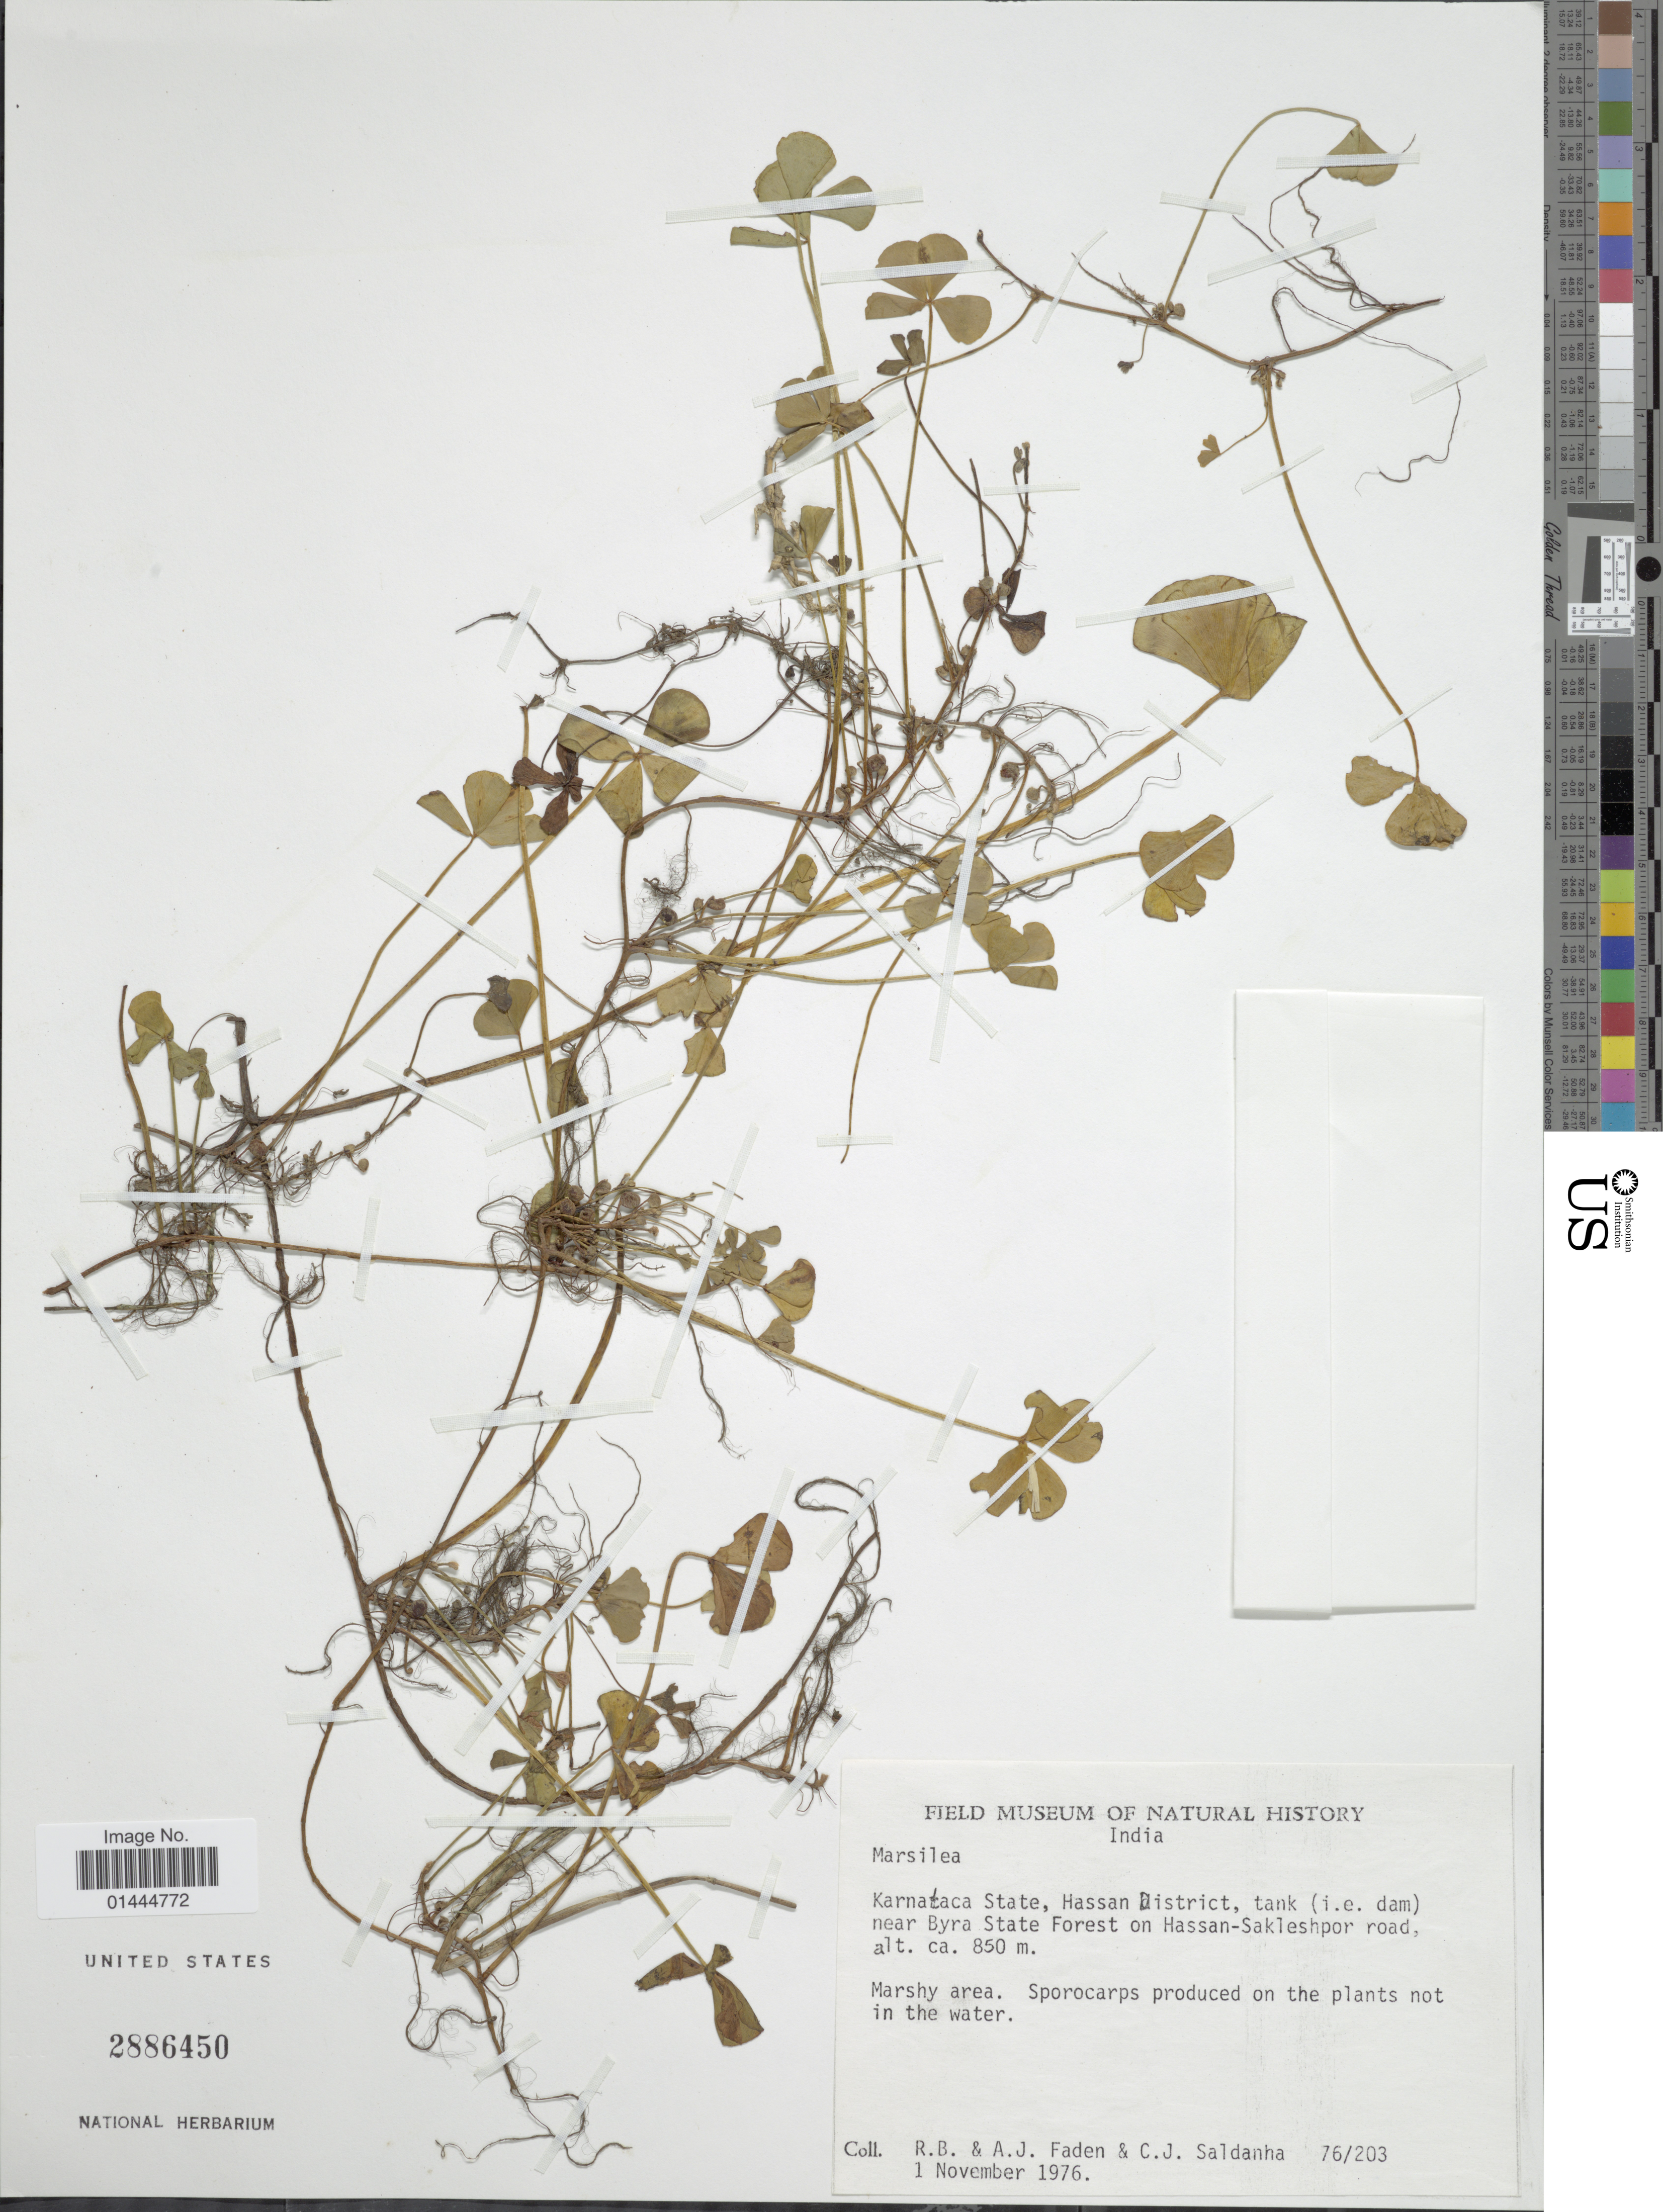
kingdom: Plantae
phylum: Tracheophyta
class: Polypodiopsida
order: Salviniales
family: Marsileaceae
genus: Marsilea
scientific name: Marsilea sp.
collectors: R. B. Faden, A. J. Faden & C. J. Saldanha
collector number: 76/203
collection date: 1976-11-01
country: India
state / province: Karnataka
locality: Hassan District, tank (i.e. dam) near Byra State Forest on Hassan-Sakleshpor road.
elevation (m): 850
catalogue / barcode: US 2886450